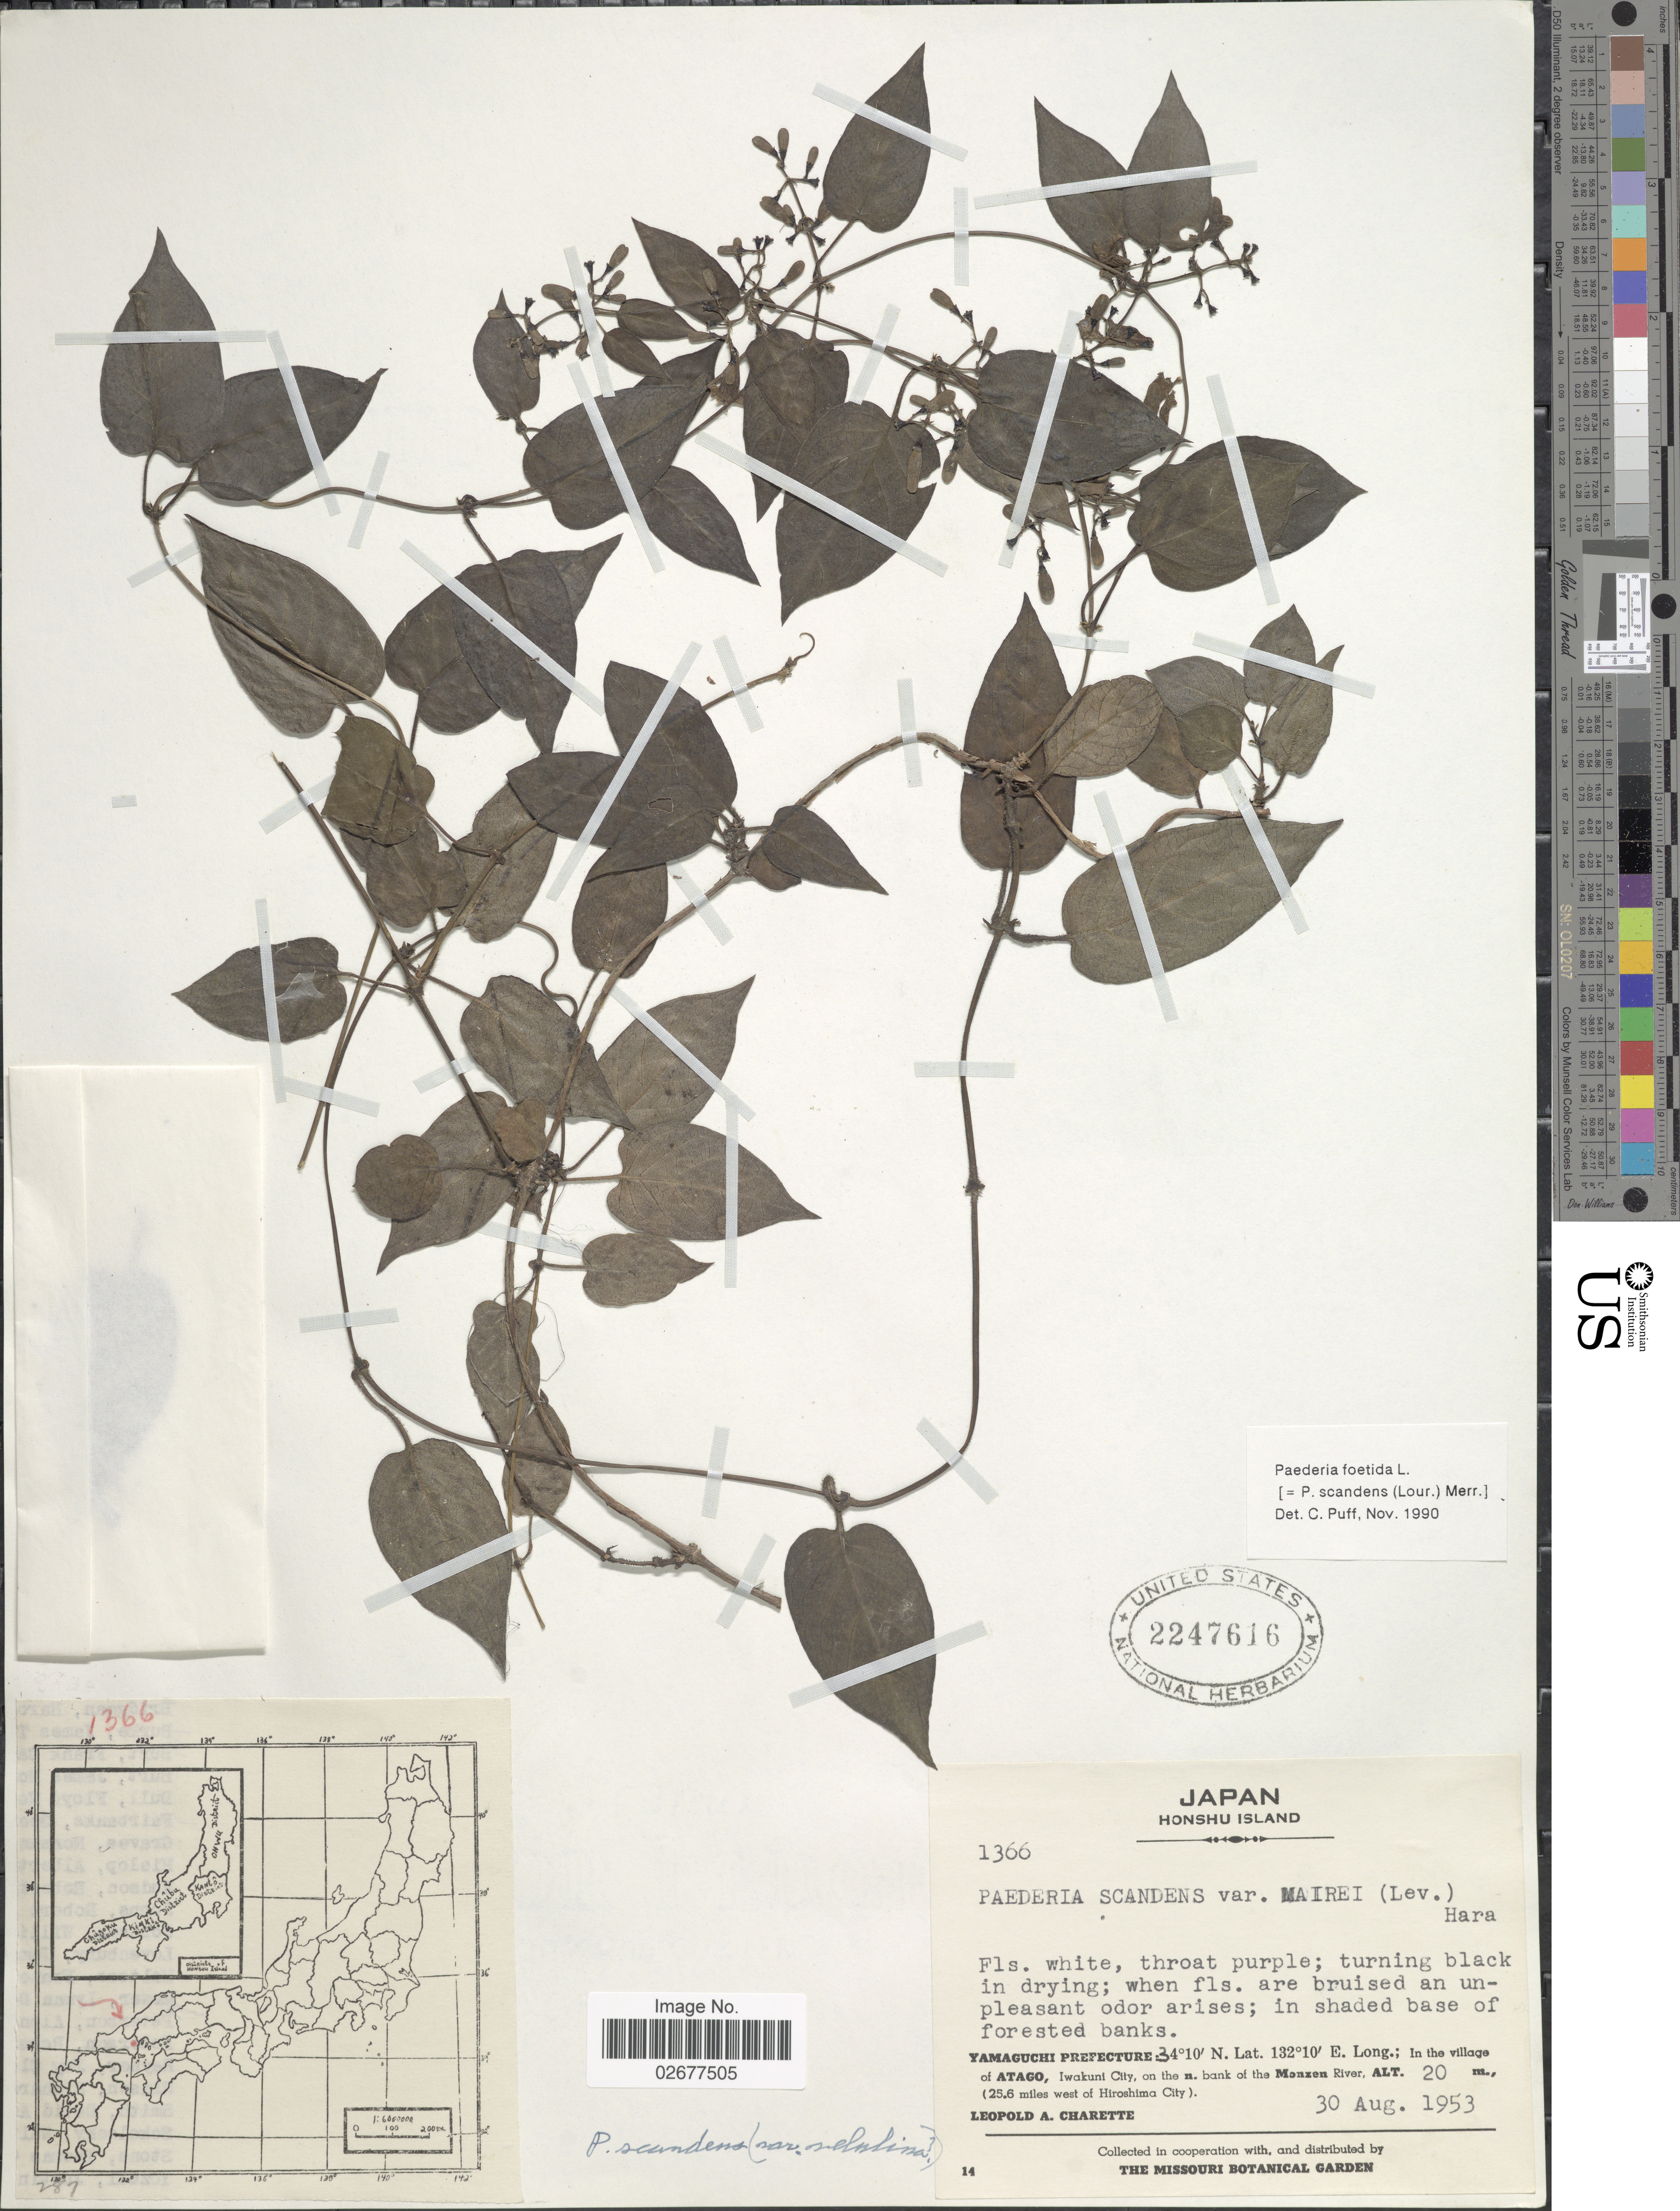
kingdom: Plantae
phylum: Tracheophyta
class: Magnoliopsida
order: Gentianales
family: Rubiaceae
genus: Paederia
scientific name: Paederia foetida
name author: L.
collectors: L. A. Charette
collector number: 1366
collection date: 1953-08-30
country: Japan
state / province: Yamaguti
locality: Honshu Island. Yamaguchi Prefecture: In the village of Atago, Iwakuni City, on the n. bank of the Monzen River.(25.6 miles west of Hiroshima City).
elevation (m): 20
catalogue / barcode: US 2247616